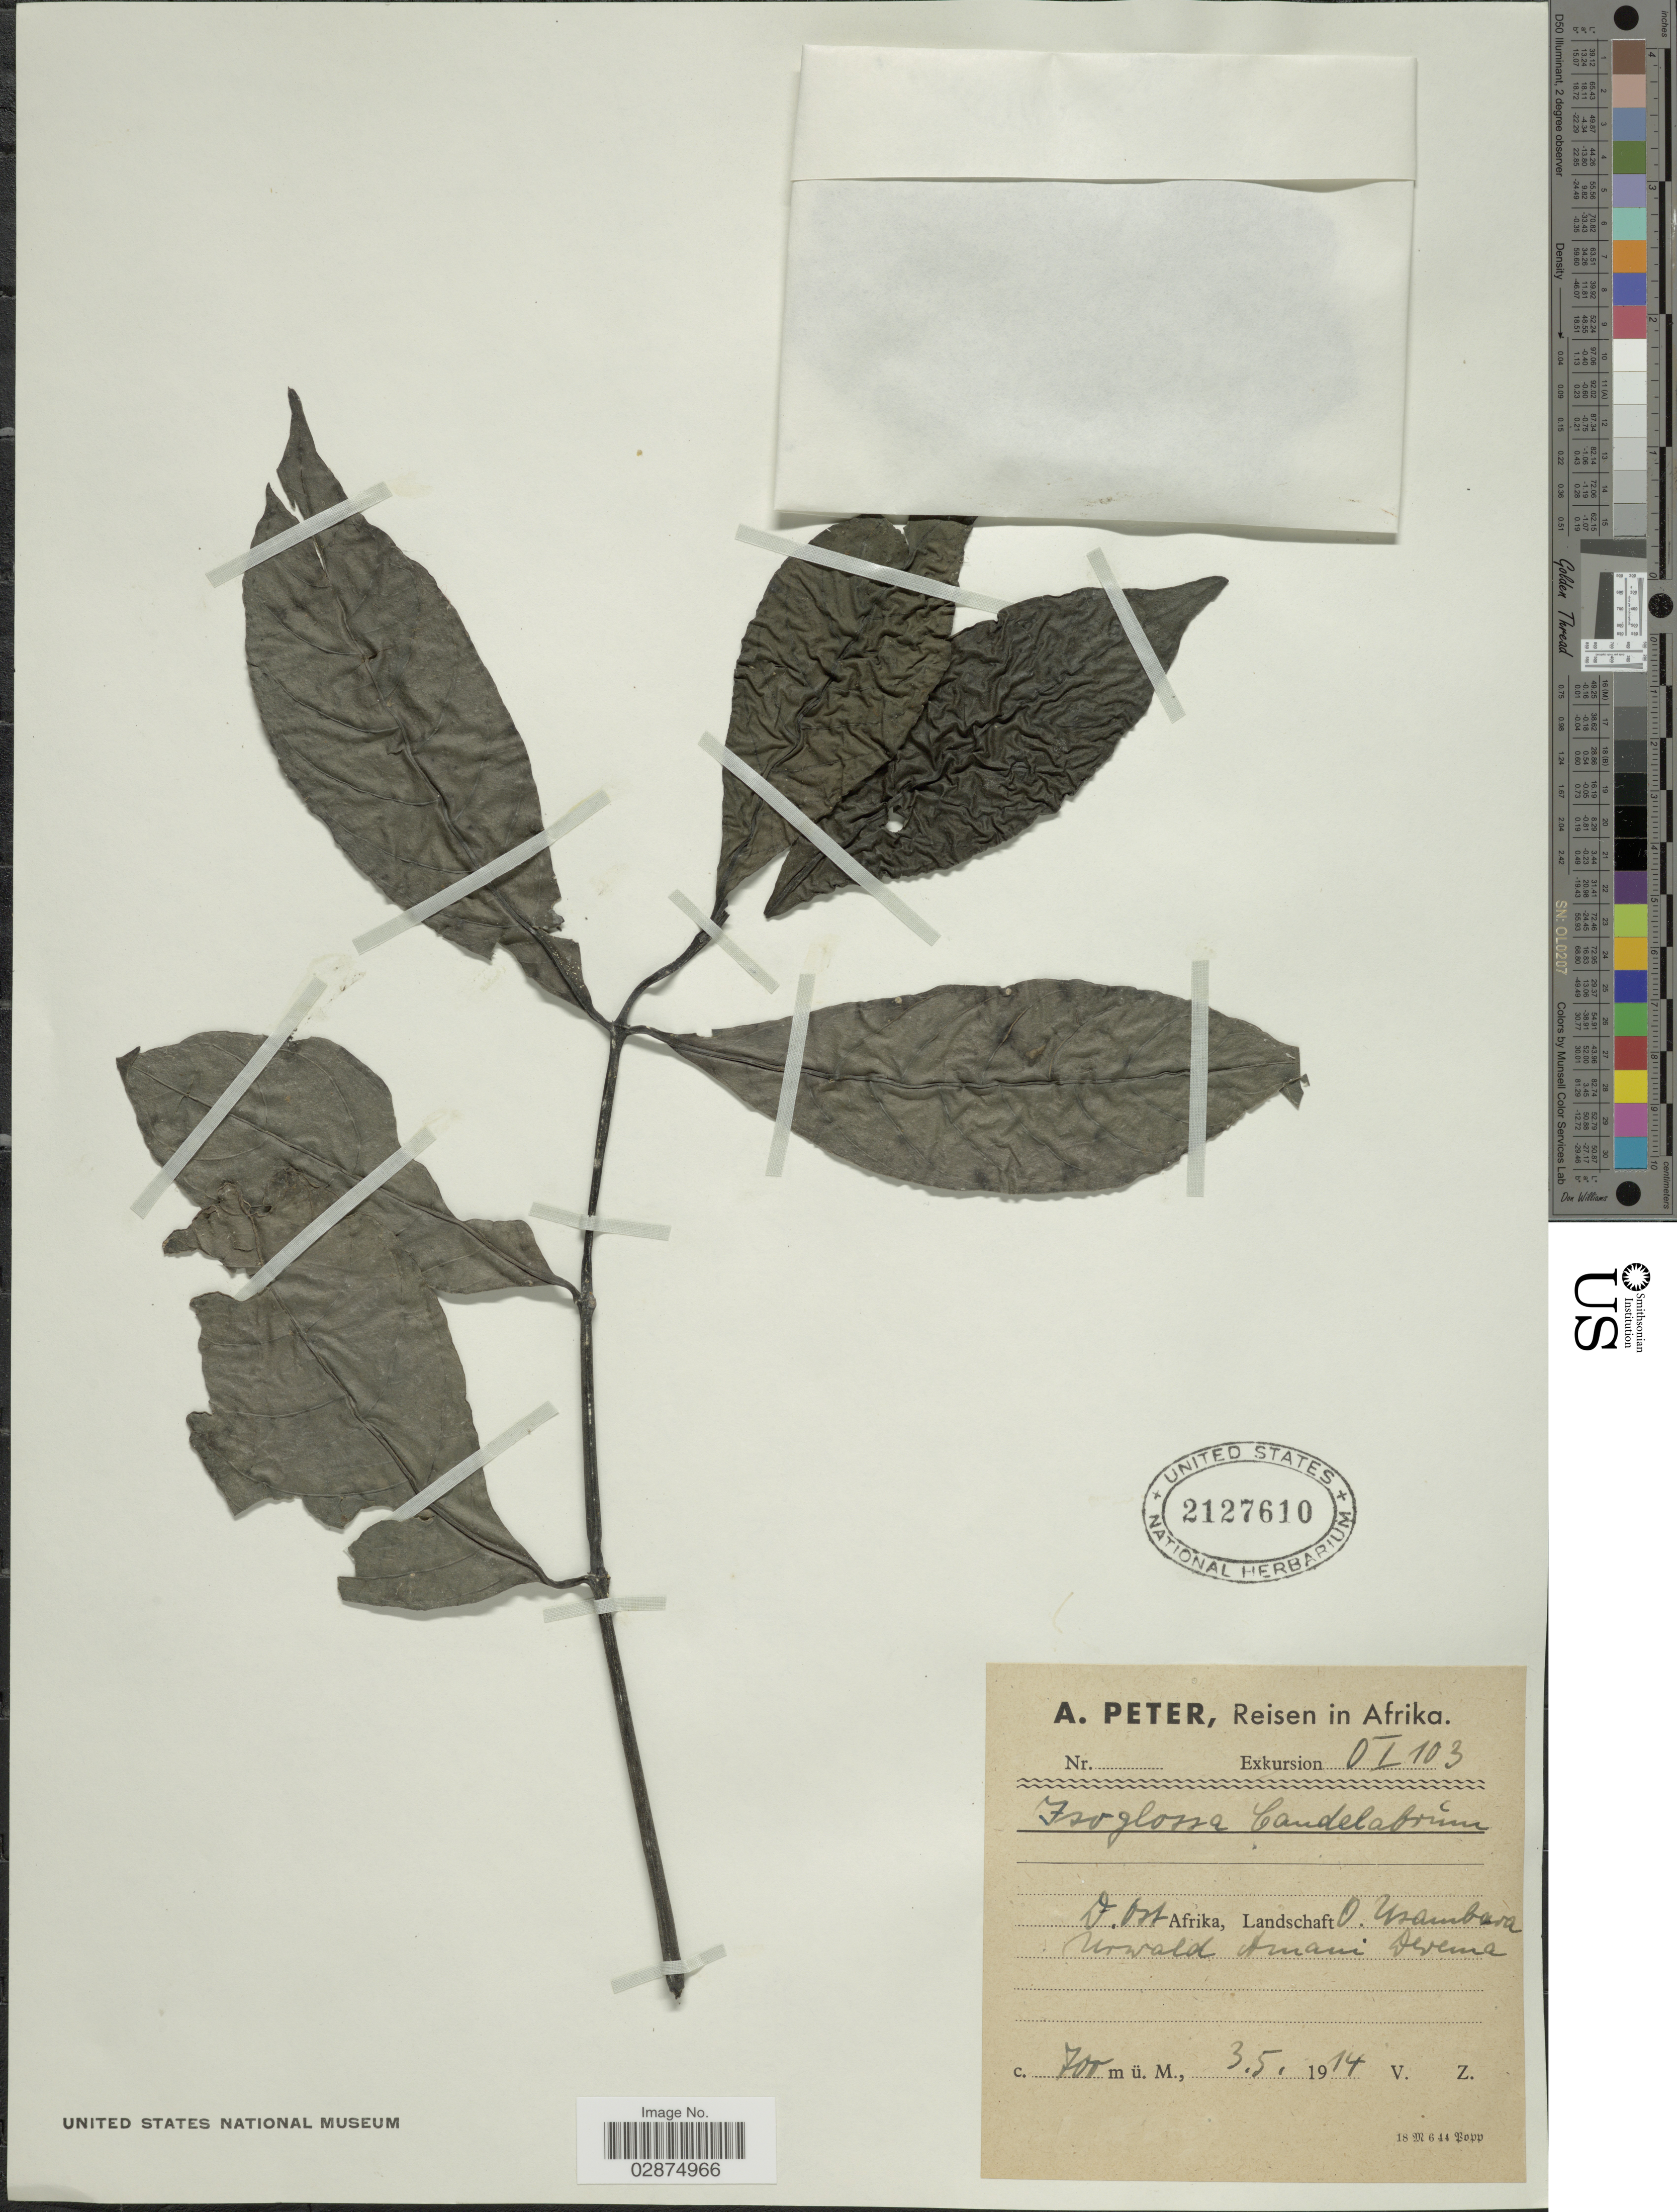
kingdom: Plantae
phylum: Tracheophyta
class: Magnoliopsida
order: Lamiales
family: Acanthaceae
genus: Isoglossa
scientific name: Isoglossa candelabrum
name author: Lindau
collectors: A. Peter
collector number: OI103 ?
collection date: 1914-05-03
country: Tanzania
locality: D. Ost Afrika, Landschaft O. Usambara. Urwald Amani Dedema.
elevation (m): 700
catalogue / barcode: US 2127610